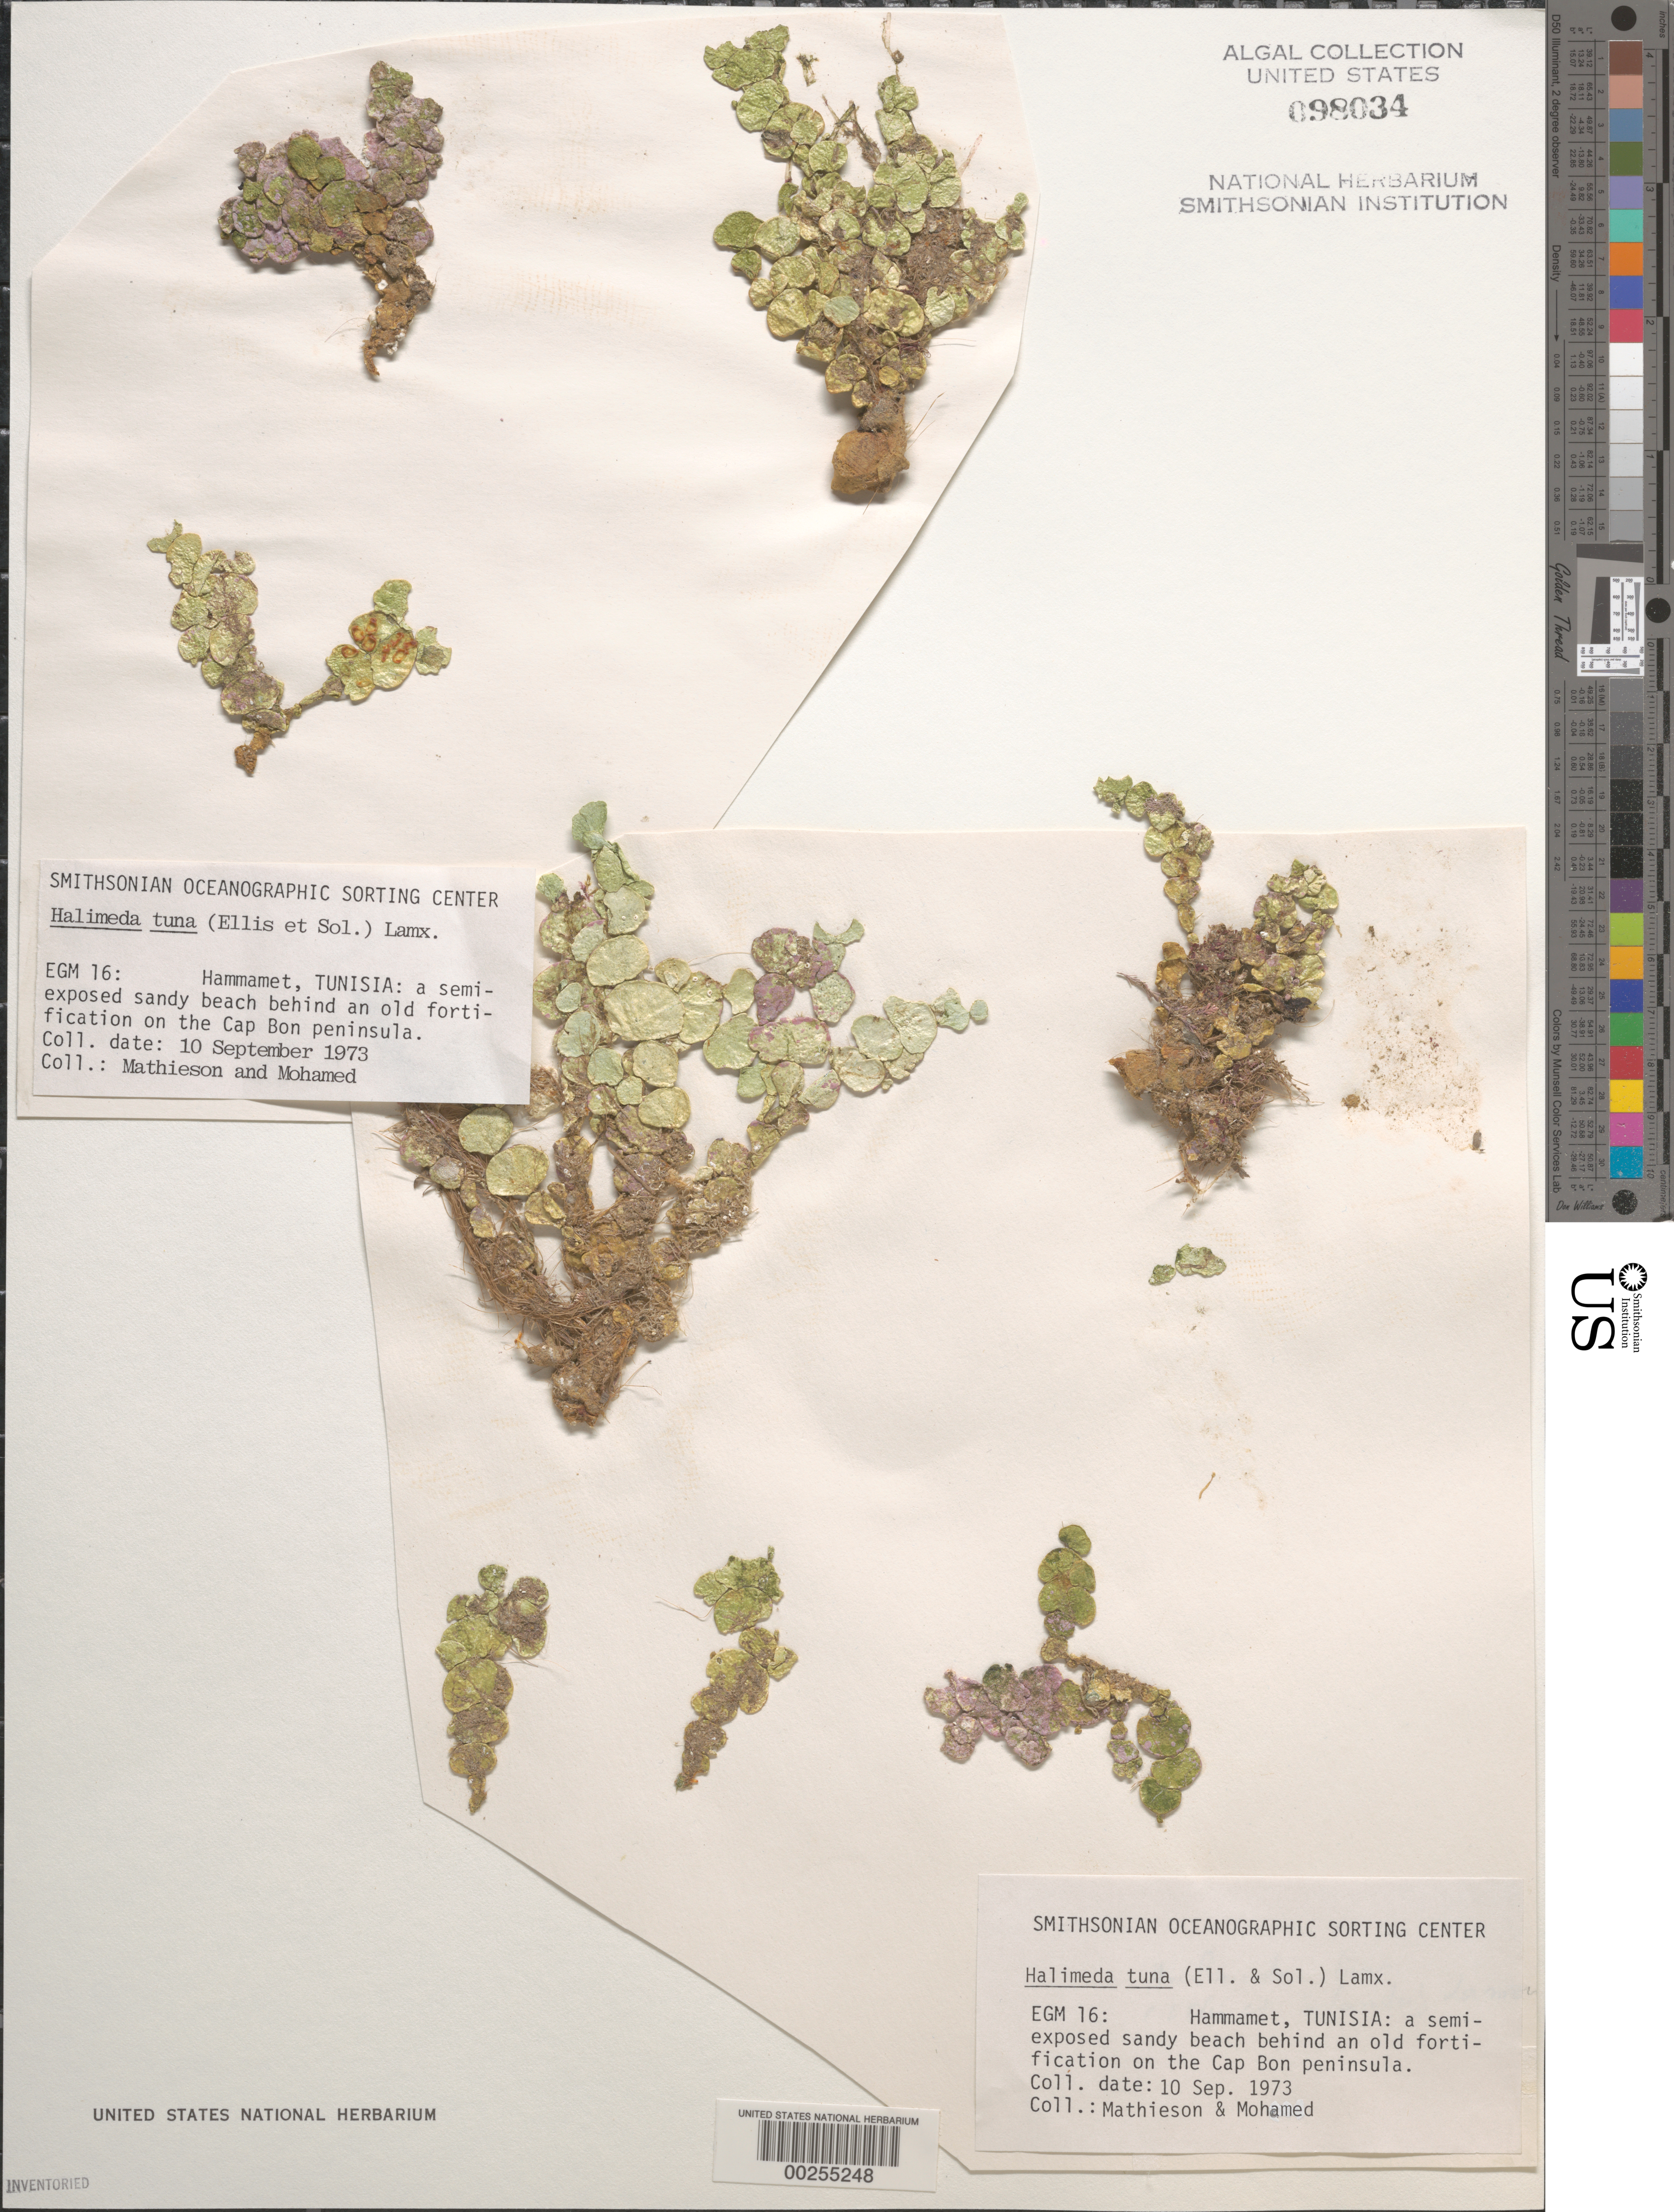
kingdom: Plantae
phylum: Chlorophyta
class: Ulvophyceae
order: Bryopsidales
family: Halimedaceae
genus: Halimeda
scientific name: Halimeda tuna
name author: (J. Ellis & Sol.) J.V.Lamouroux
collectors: R. Mathieson & -. Mohamed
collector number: EGM 16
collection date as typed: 10 Sep 1973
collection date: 1973-09-10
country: Tunisia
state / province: Nabeul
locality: Hammamet, Cap Bon Peninsula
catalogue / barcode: US 98034